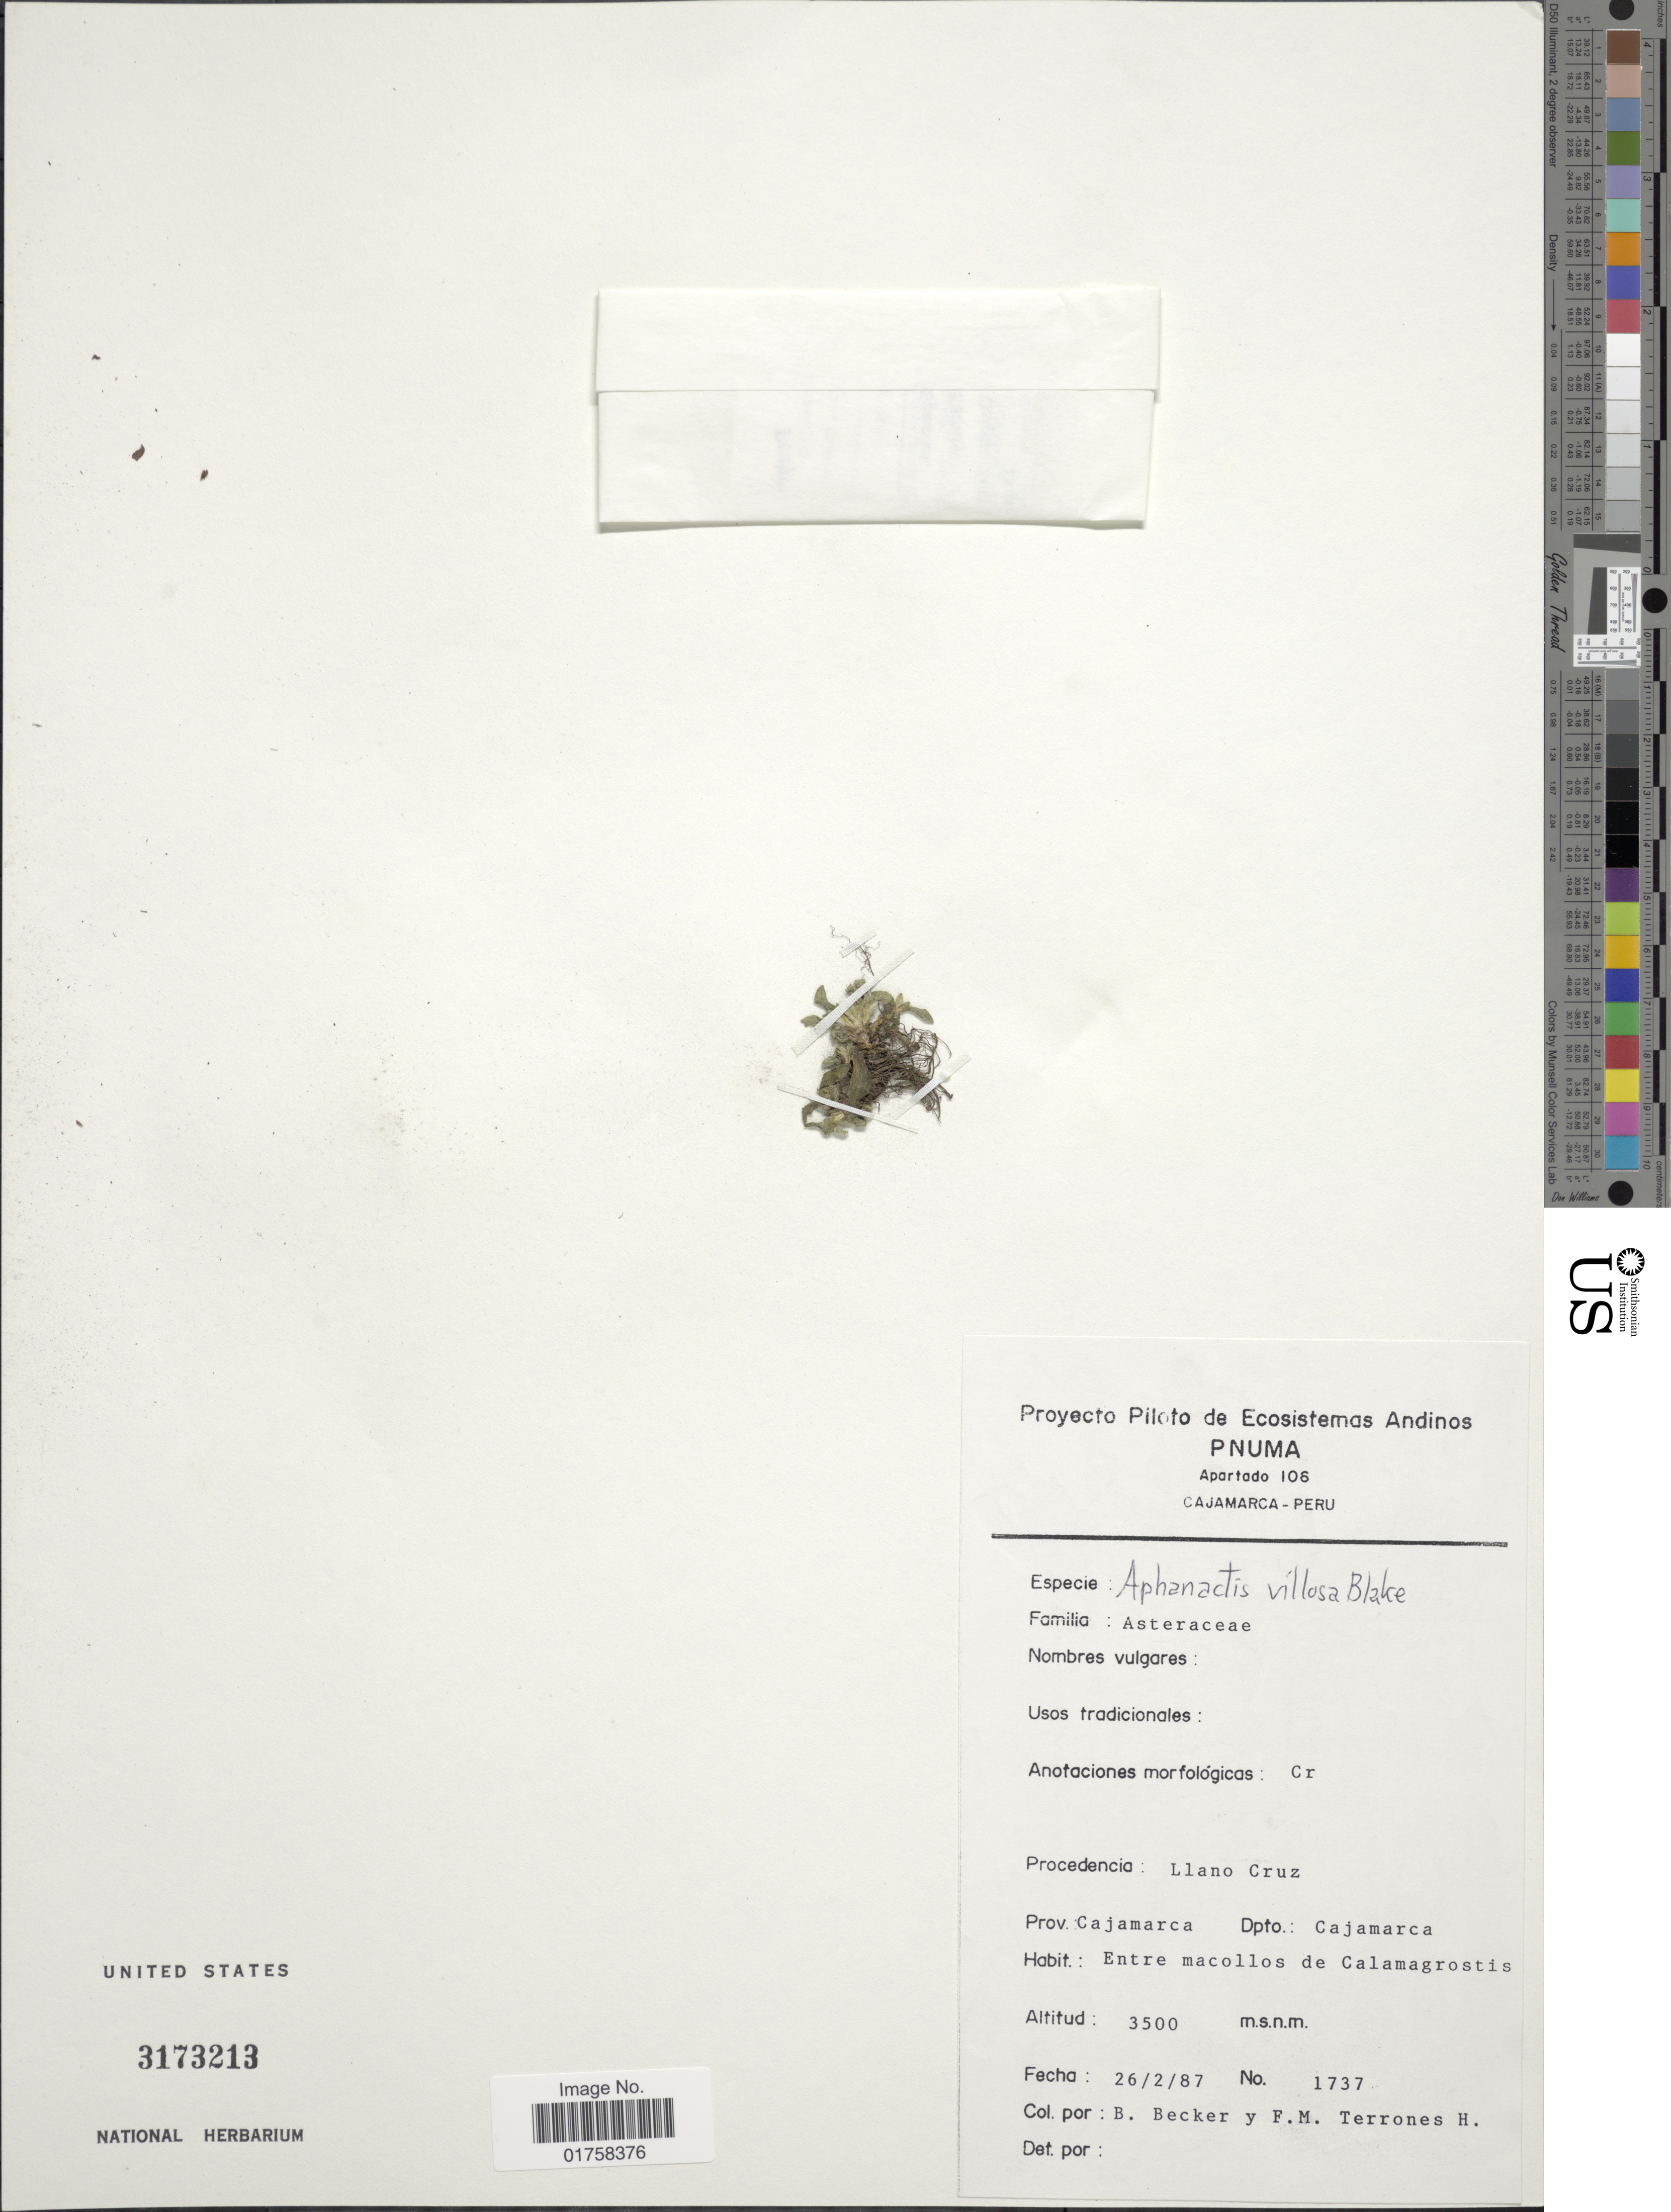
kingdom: Plantae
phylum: Tracheophyta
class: Magnoliopsida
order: Asterales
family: Asteraceae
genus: Aphanactis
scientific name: Aphanactis villosa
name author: S.F. Blake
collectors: B. Becker & F. M. Terrones H.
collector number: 1737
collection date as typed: Transcribed d/m/y: 26/2/87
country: Peru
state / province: Cajamarca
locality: Procedencia: Llano Cruz Prov.: Cajamarca. Dpto.: Cajamarca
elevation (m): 3500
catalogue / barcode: US 3173213